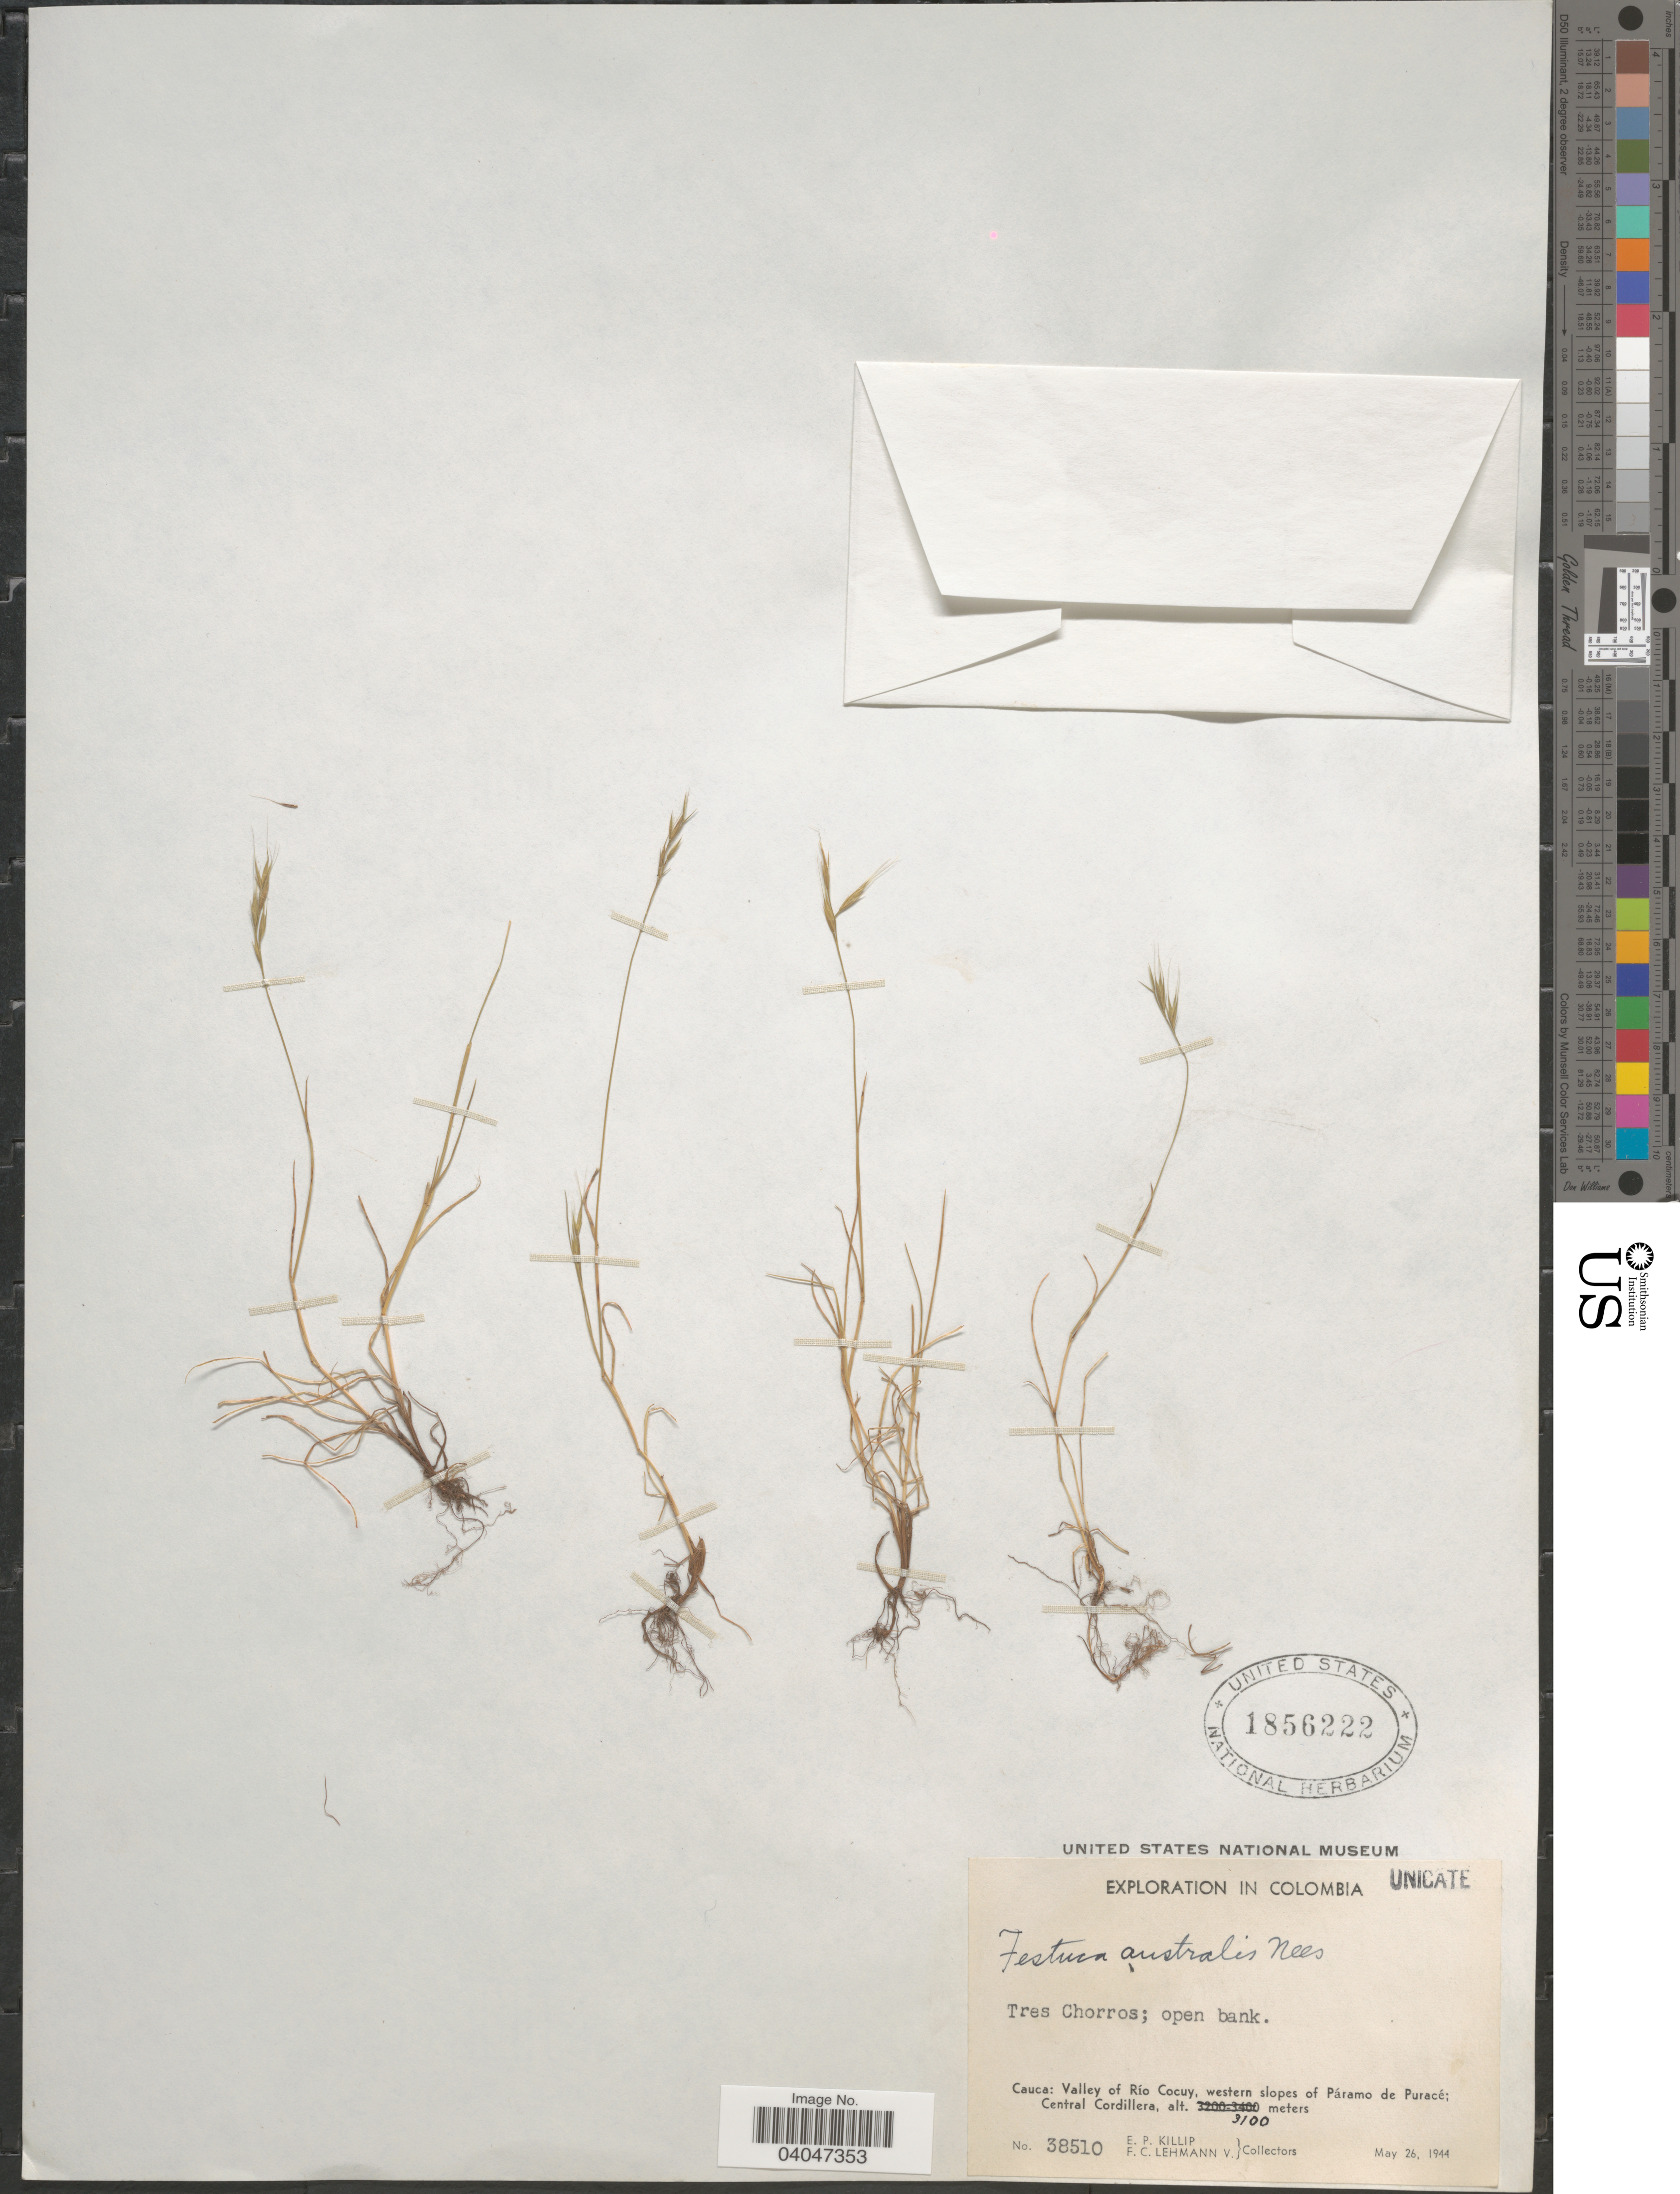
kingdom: Plantae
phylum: Tracheophyta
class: Liliopsida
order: Poales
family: Poaceae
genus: Festuca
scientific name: Festuca australis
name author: Nees ex Steud.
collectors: E. P. Killip & F. Lehmann v.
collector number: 38510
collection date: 1944-05-26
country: Colombia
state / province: Cauca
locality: Tress Chorros; open bank. Valley of Río Cocuy, western slopes of Páramo de Puracé; Central Cordillera.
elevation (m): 3100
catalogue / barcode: US 1856222